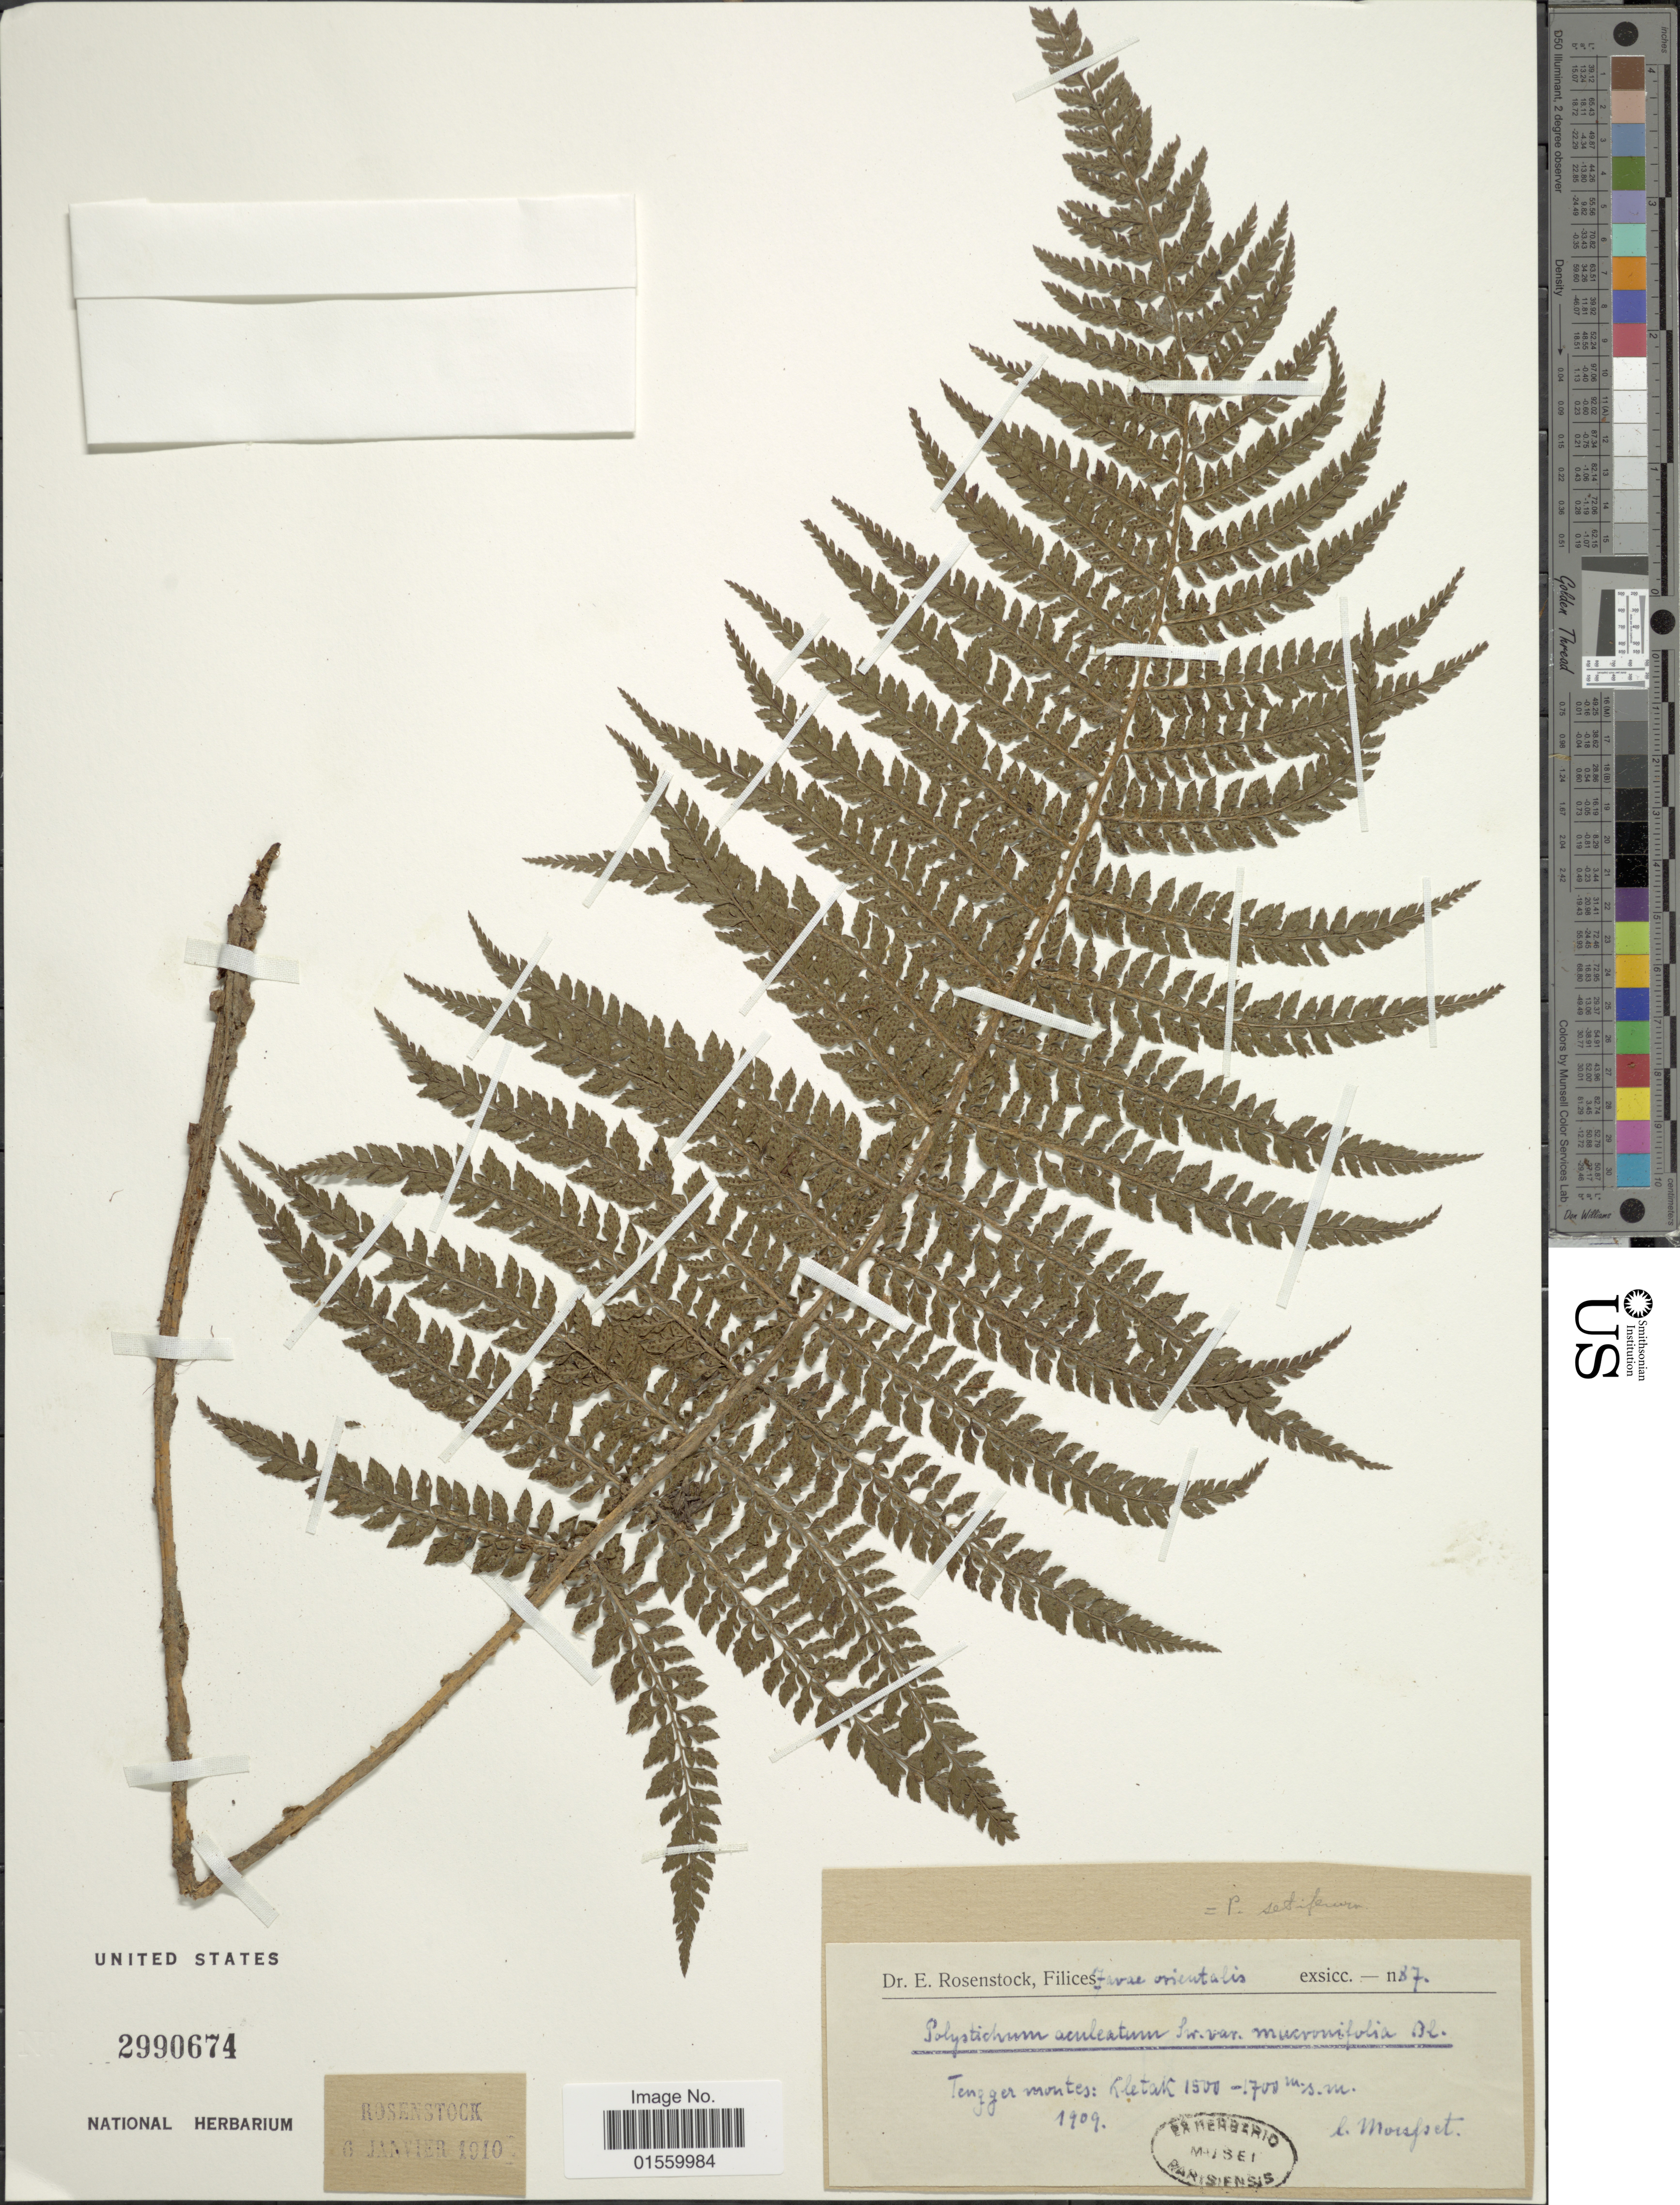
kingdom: Plantae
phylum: Tracheophyta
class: Polypodiopsida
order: Polypodiales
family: Dryopteridaceae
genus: Polystichum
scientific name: Polystichum setiferum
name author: (Forssk.) Moore ex Woynar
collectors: Mousset, --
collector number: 87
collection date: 1909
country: Indonesia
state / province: Java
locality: Java orientalis, Tengger montes: Kletak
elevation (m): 1500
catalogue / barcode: US 2990674